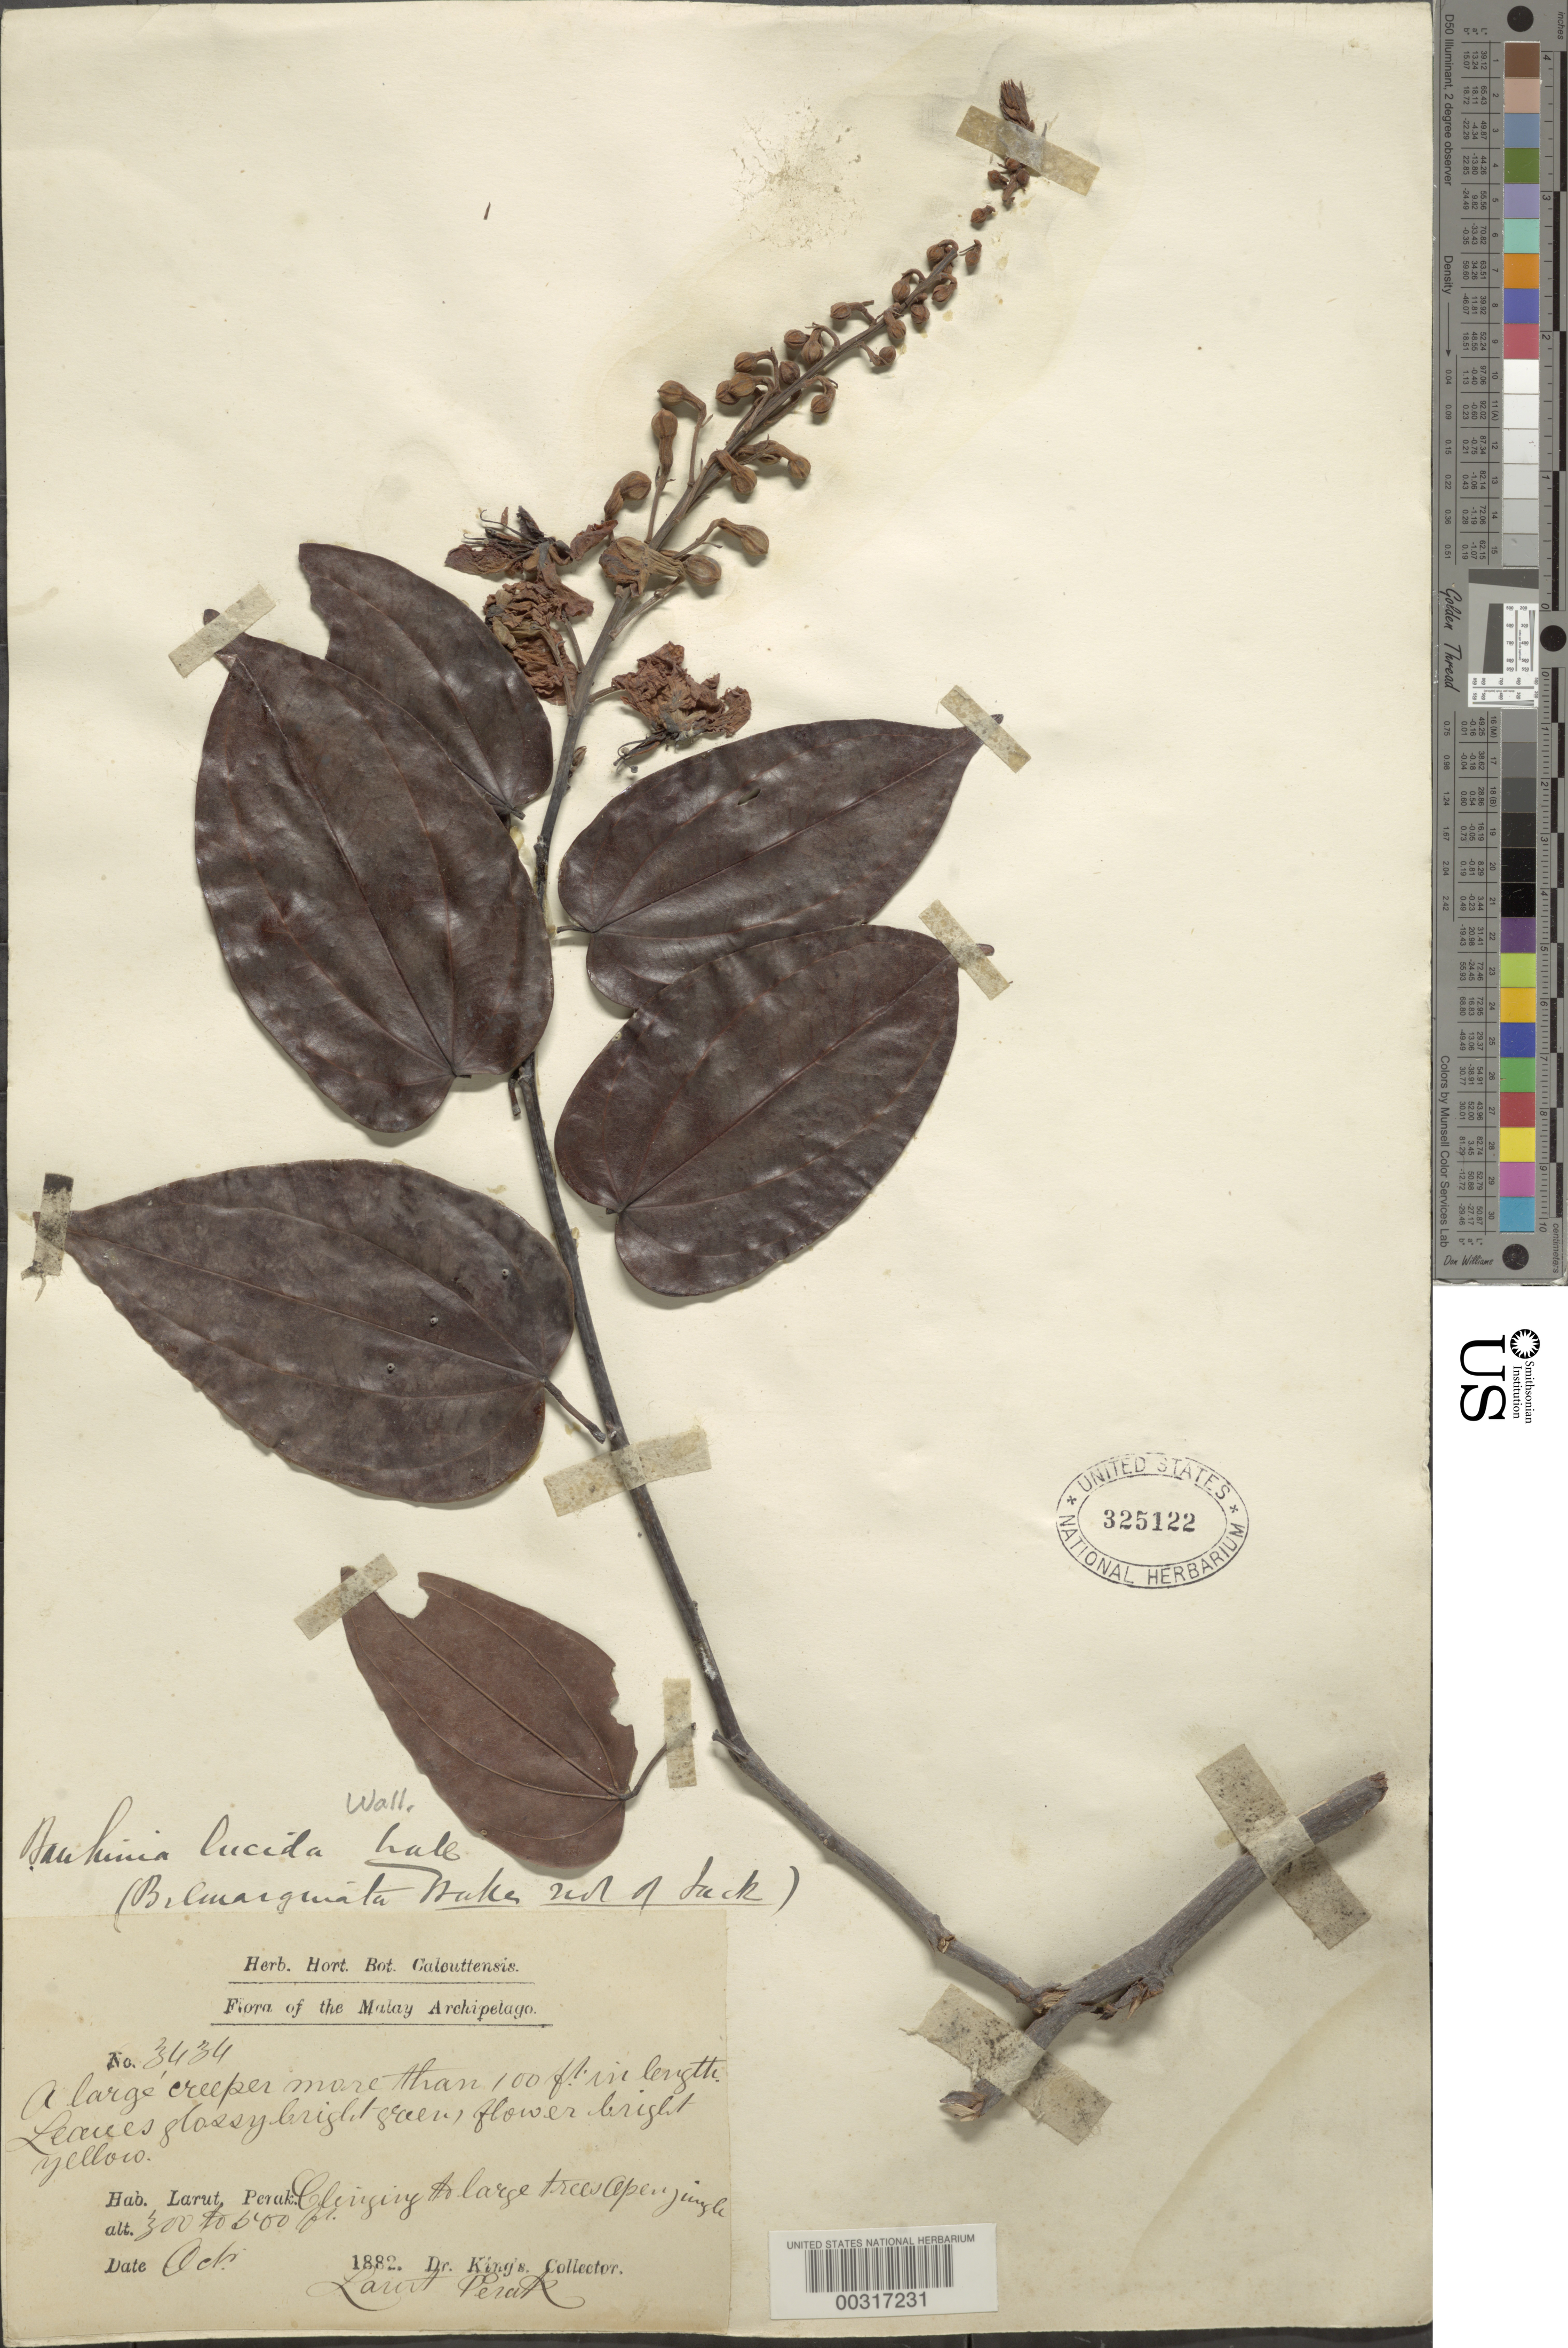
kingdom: Plantae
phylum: Tracheophyta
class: Magnoliopsida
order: Fabales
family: Fabaceae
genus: Bauhinia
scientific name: Bauhinia lucida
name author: Wall.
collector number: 3434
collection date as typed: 1882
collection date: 1882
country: Malaysia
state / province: Perak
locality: Larut [Malay Peninsula]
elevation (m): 91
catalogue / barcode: US 325122